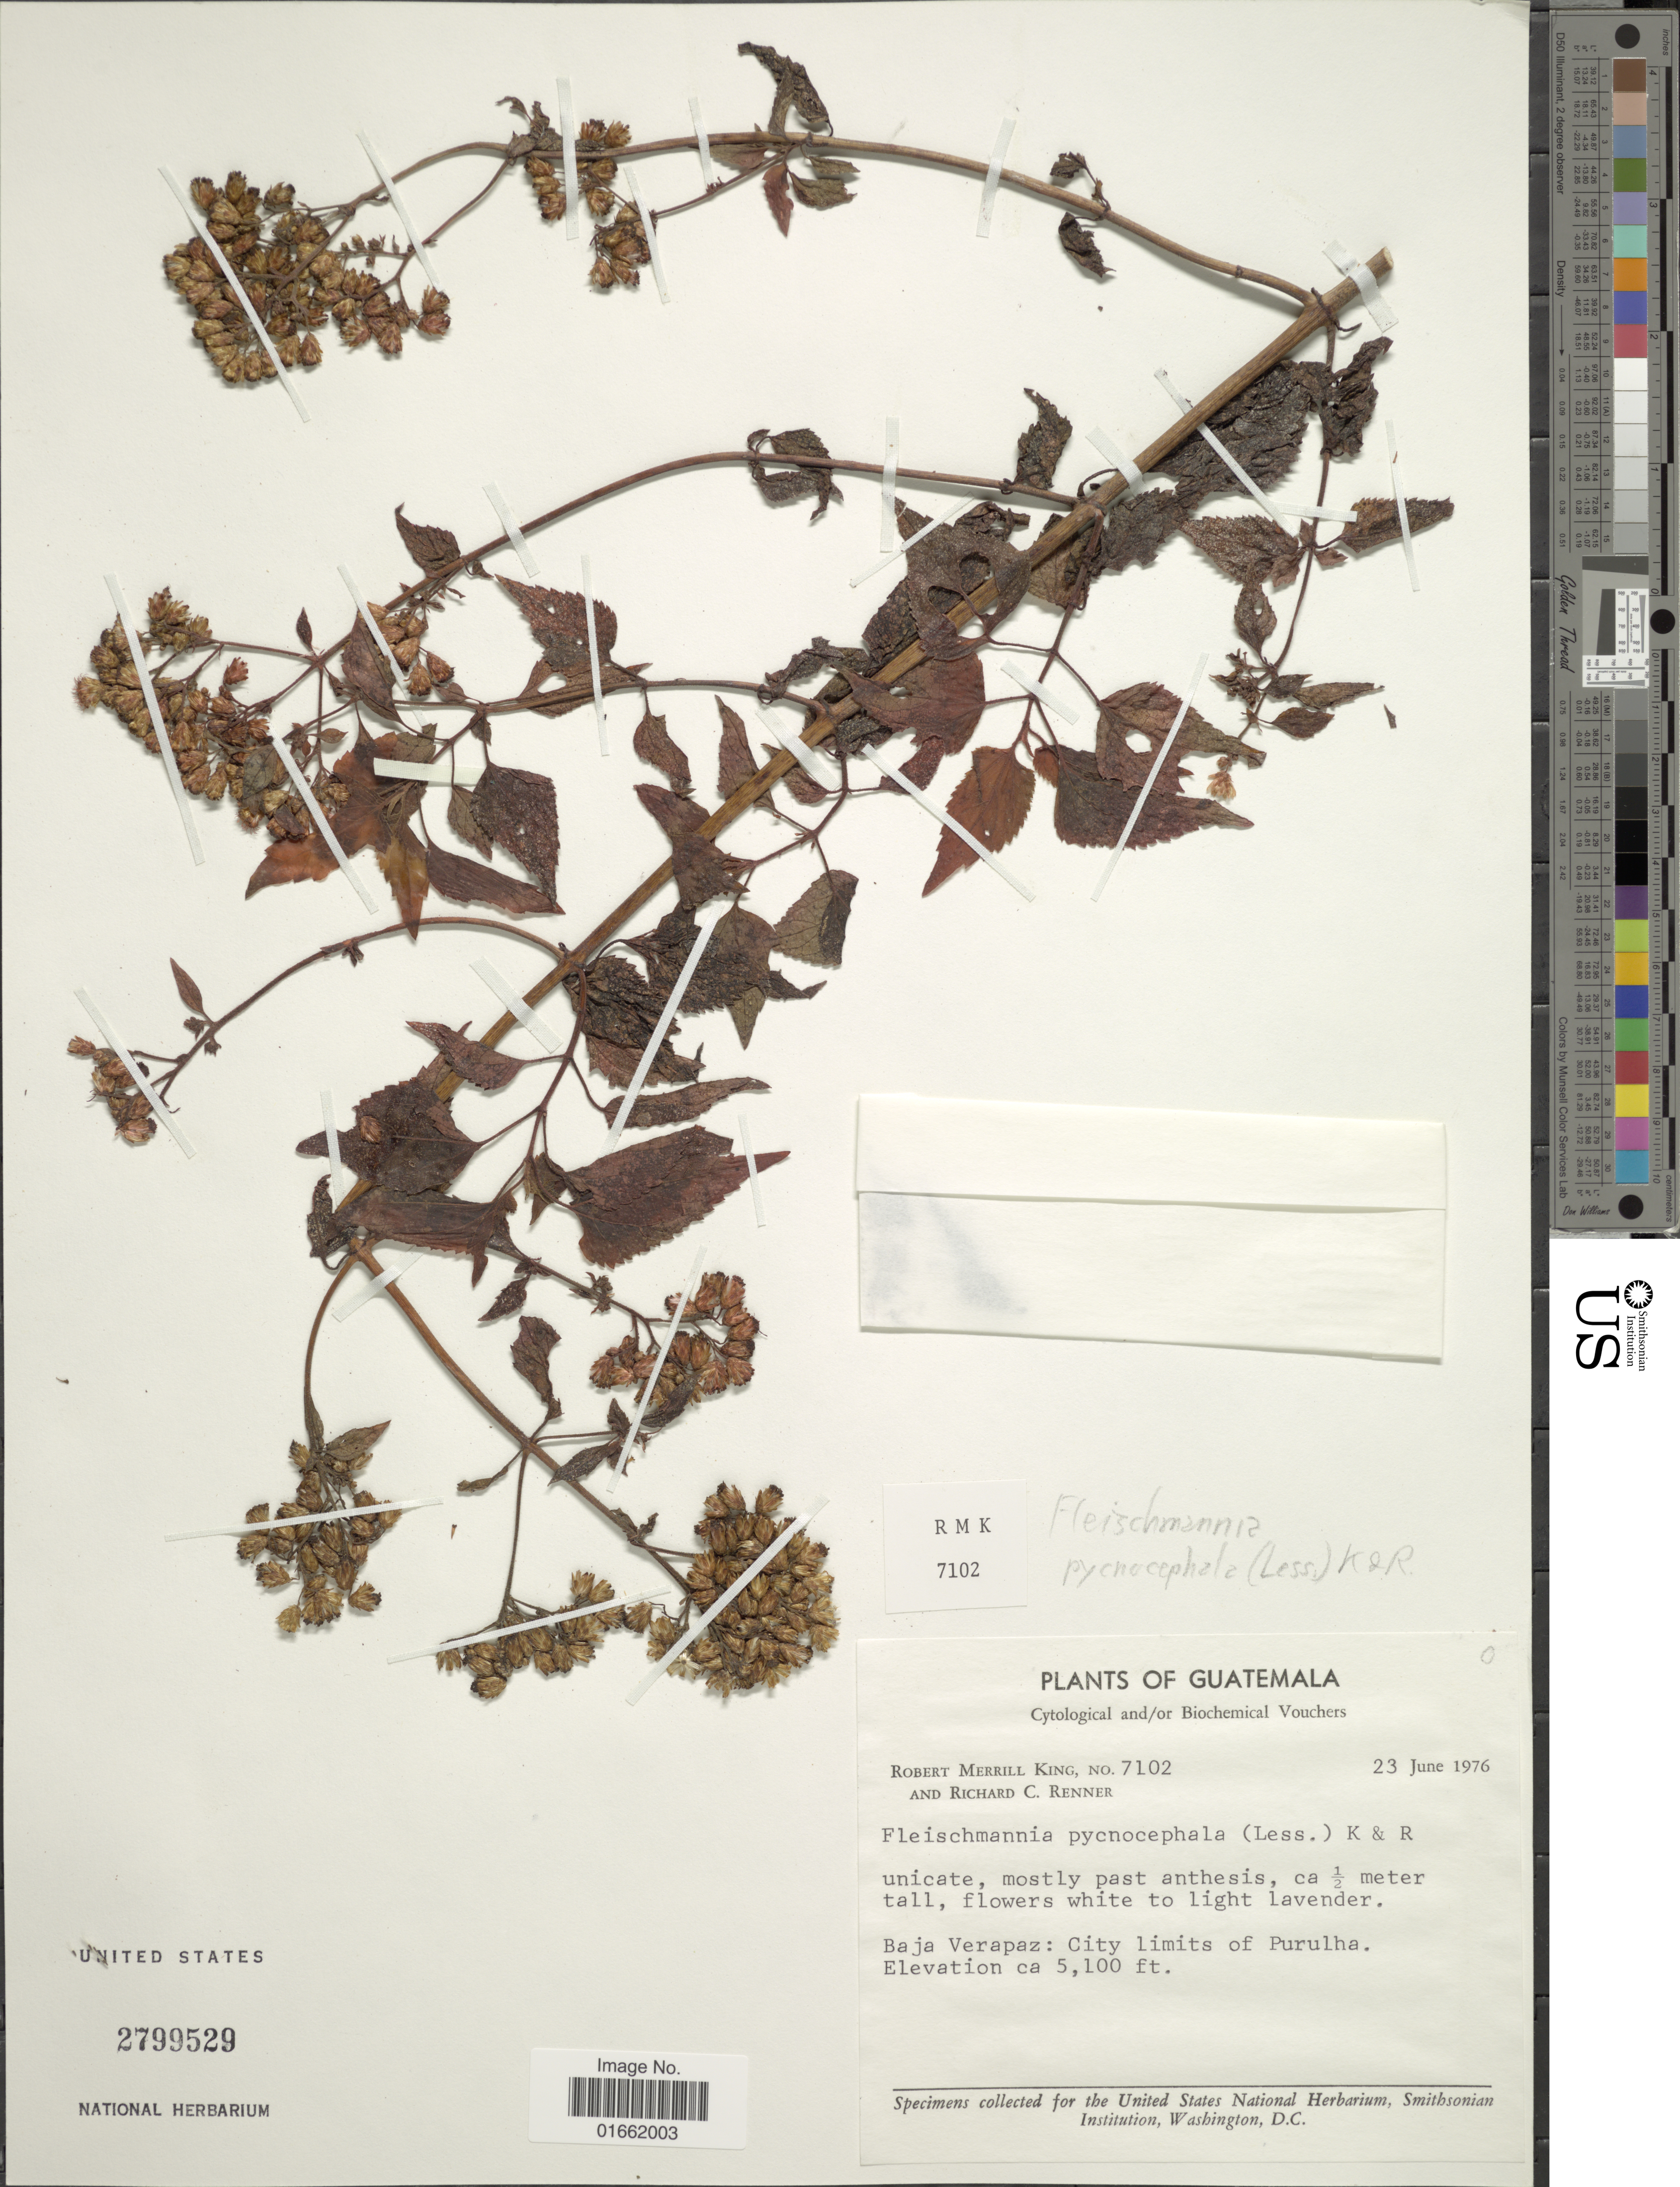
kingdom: Plantae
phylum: Tracheophyta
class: Magnoliopsida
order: Asterales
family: Asteraceae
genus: Fleischmannia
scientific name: Fleischmannia pycnocephala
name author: (Less.) R.M. King & H. Rob.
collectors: R. M. King & R. C. Renner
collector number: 7102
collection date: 1976-06-23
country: Guatemala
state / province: Baja Verapaz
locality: Baja Verapaz: City limits of Purulha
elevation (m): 1554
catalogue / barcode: US 2799529